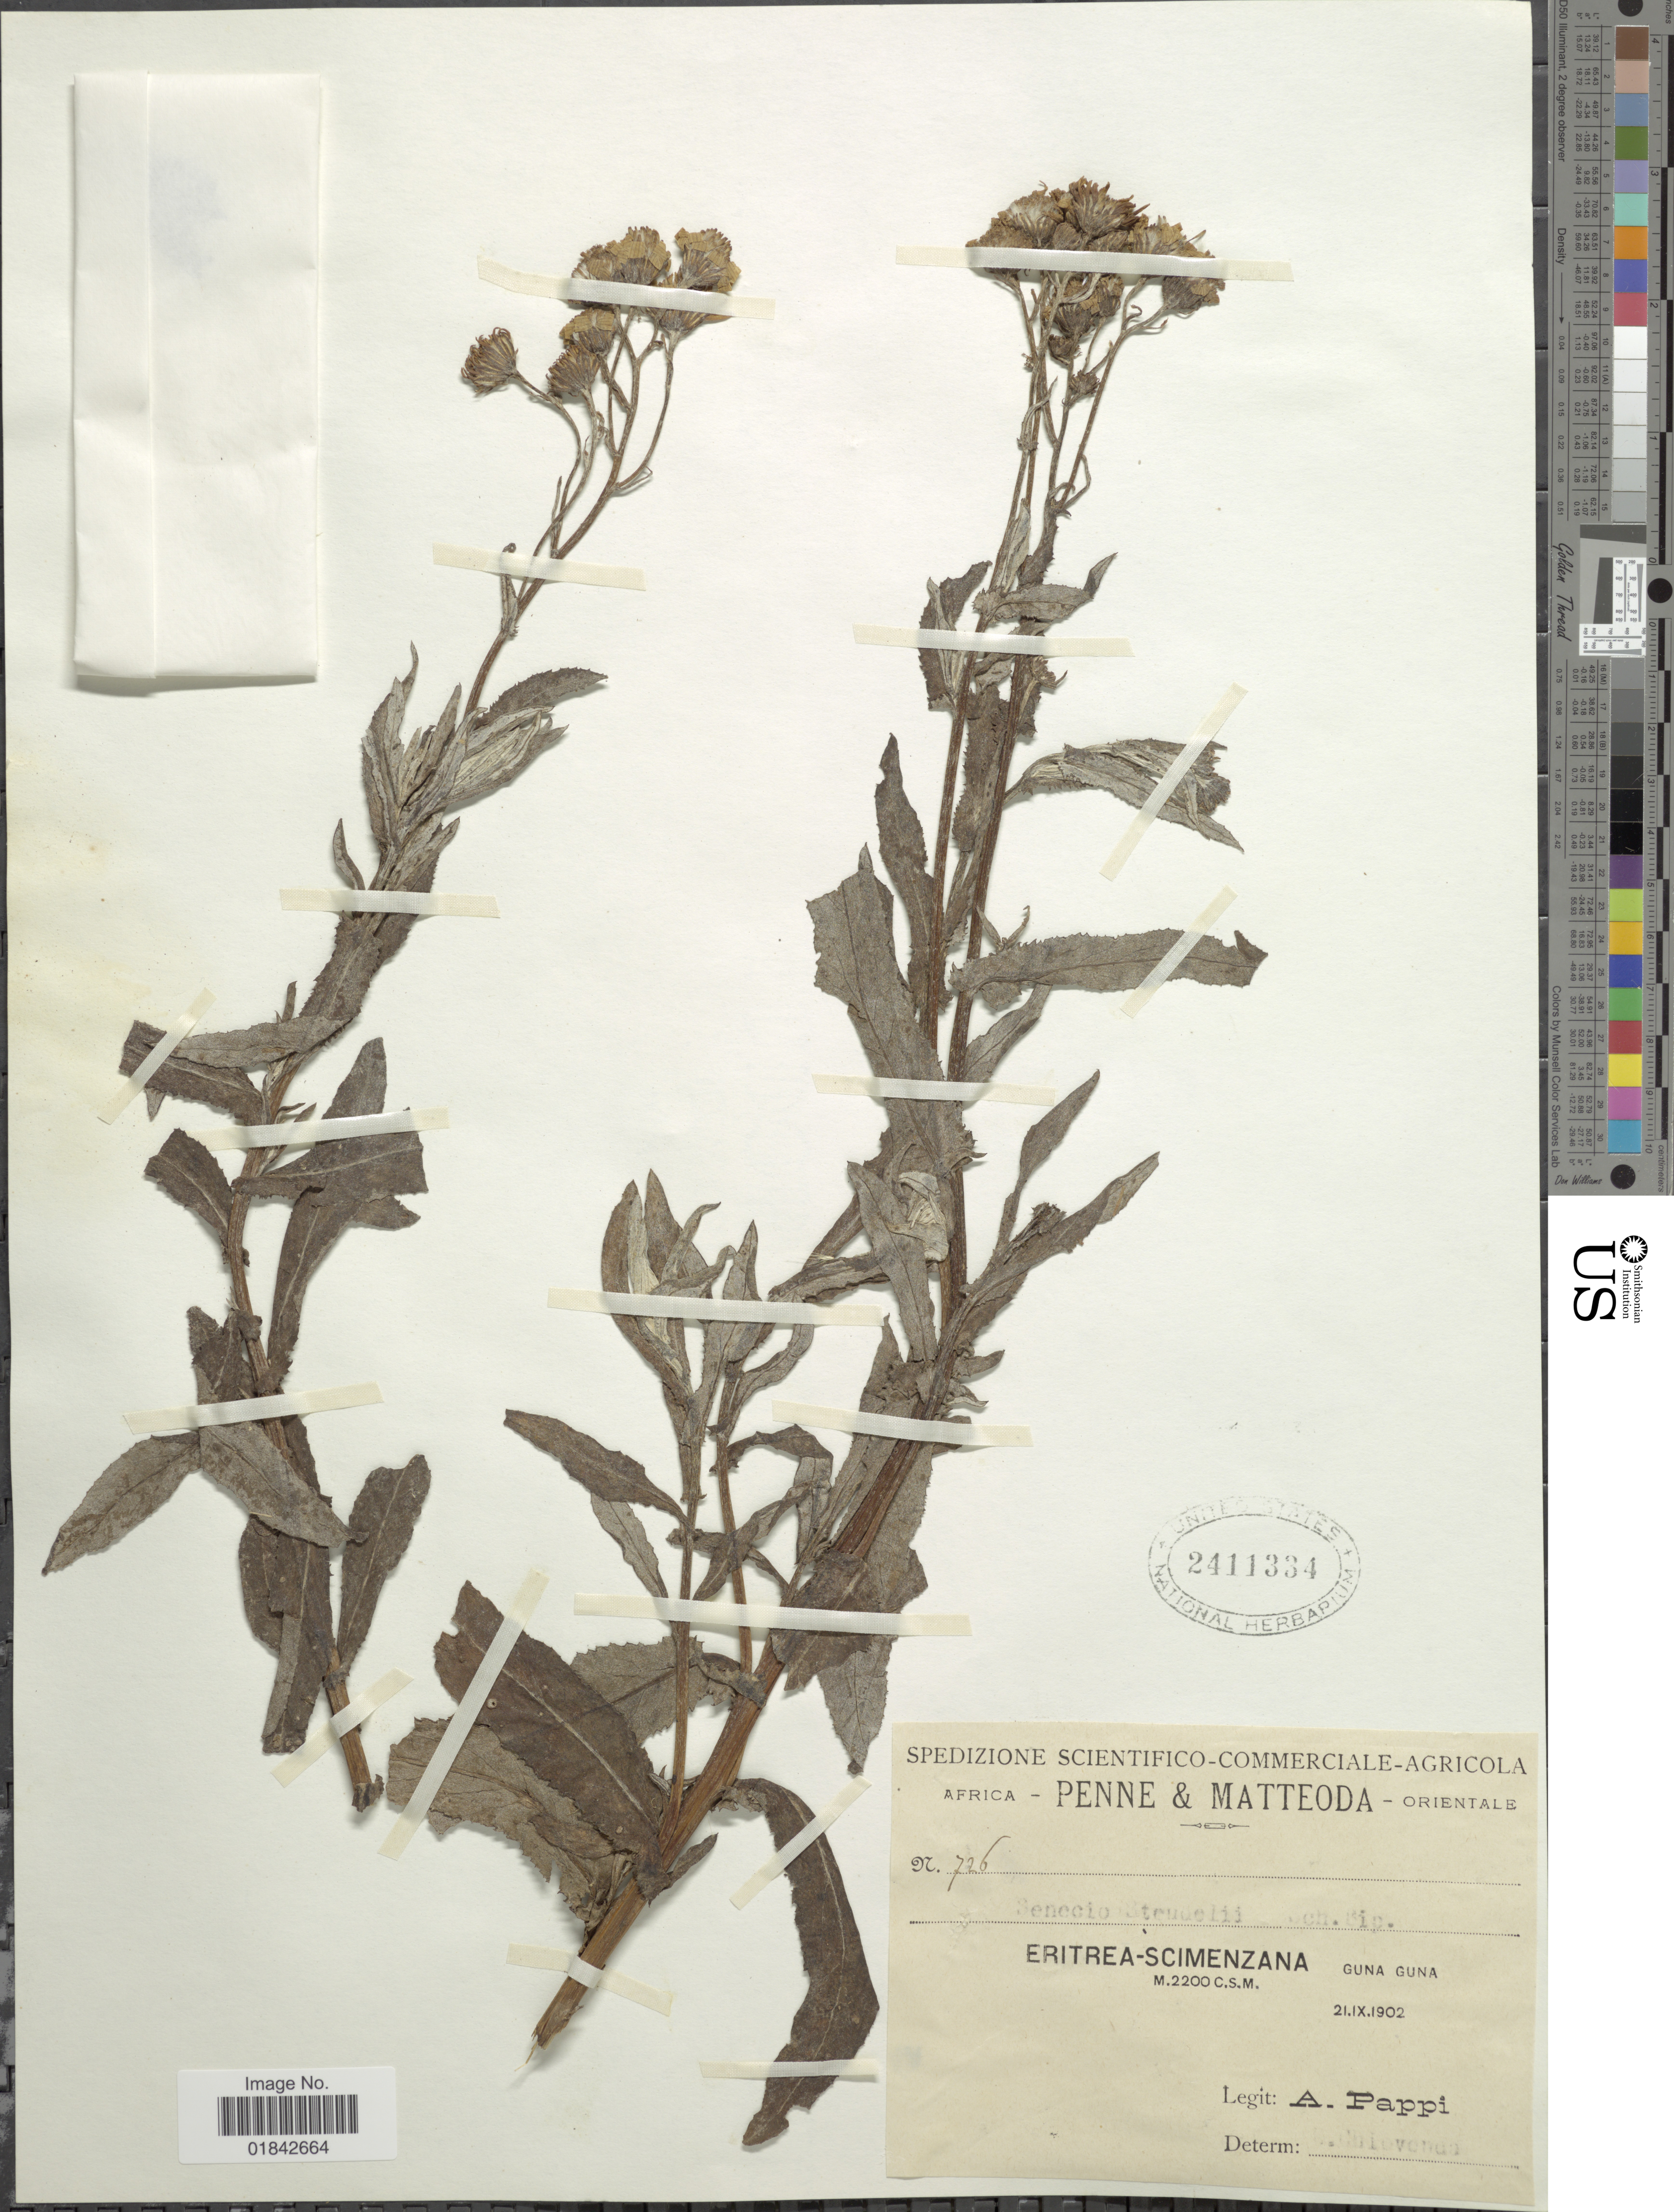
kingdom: Plantae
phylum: Tracheophyta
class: Magnoliopsida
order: Asterales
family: Asteraceae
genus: Senecio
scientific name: Senecio steudelii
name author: Sch. Bip.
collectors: A. Pappi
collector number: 726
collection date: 1902-09-21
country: Eritrea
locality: Eritrea-Scimenzana, Guna Guna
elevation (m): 2200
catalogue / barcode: US 2411334